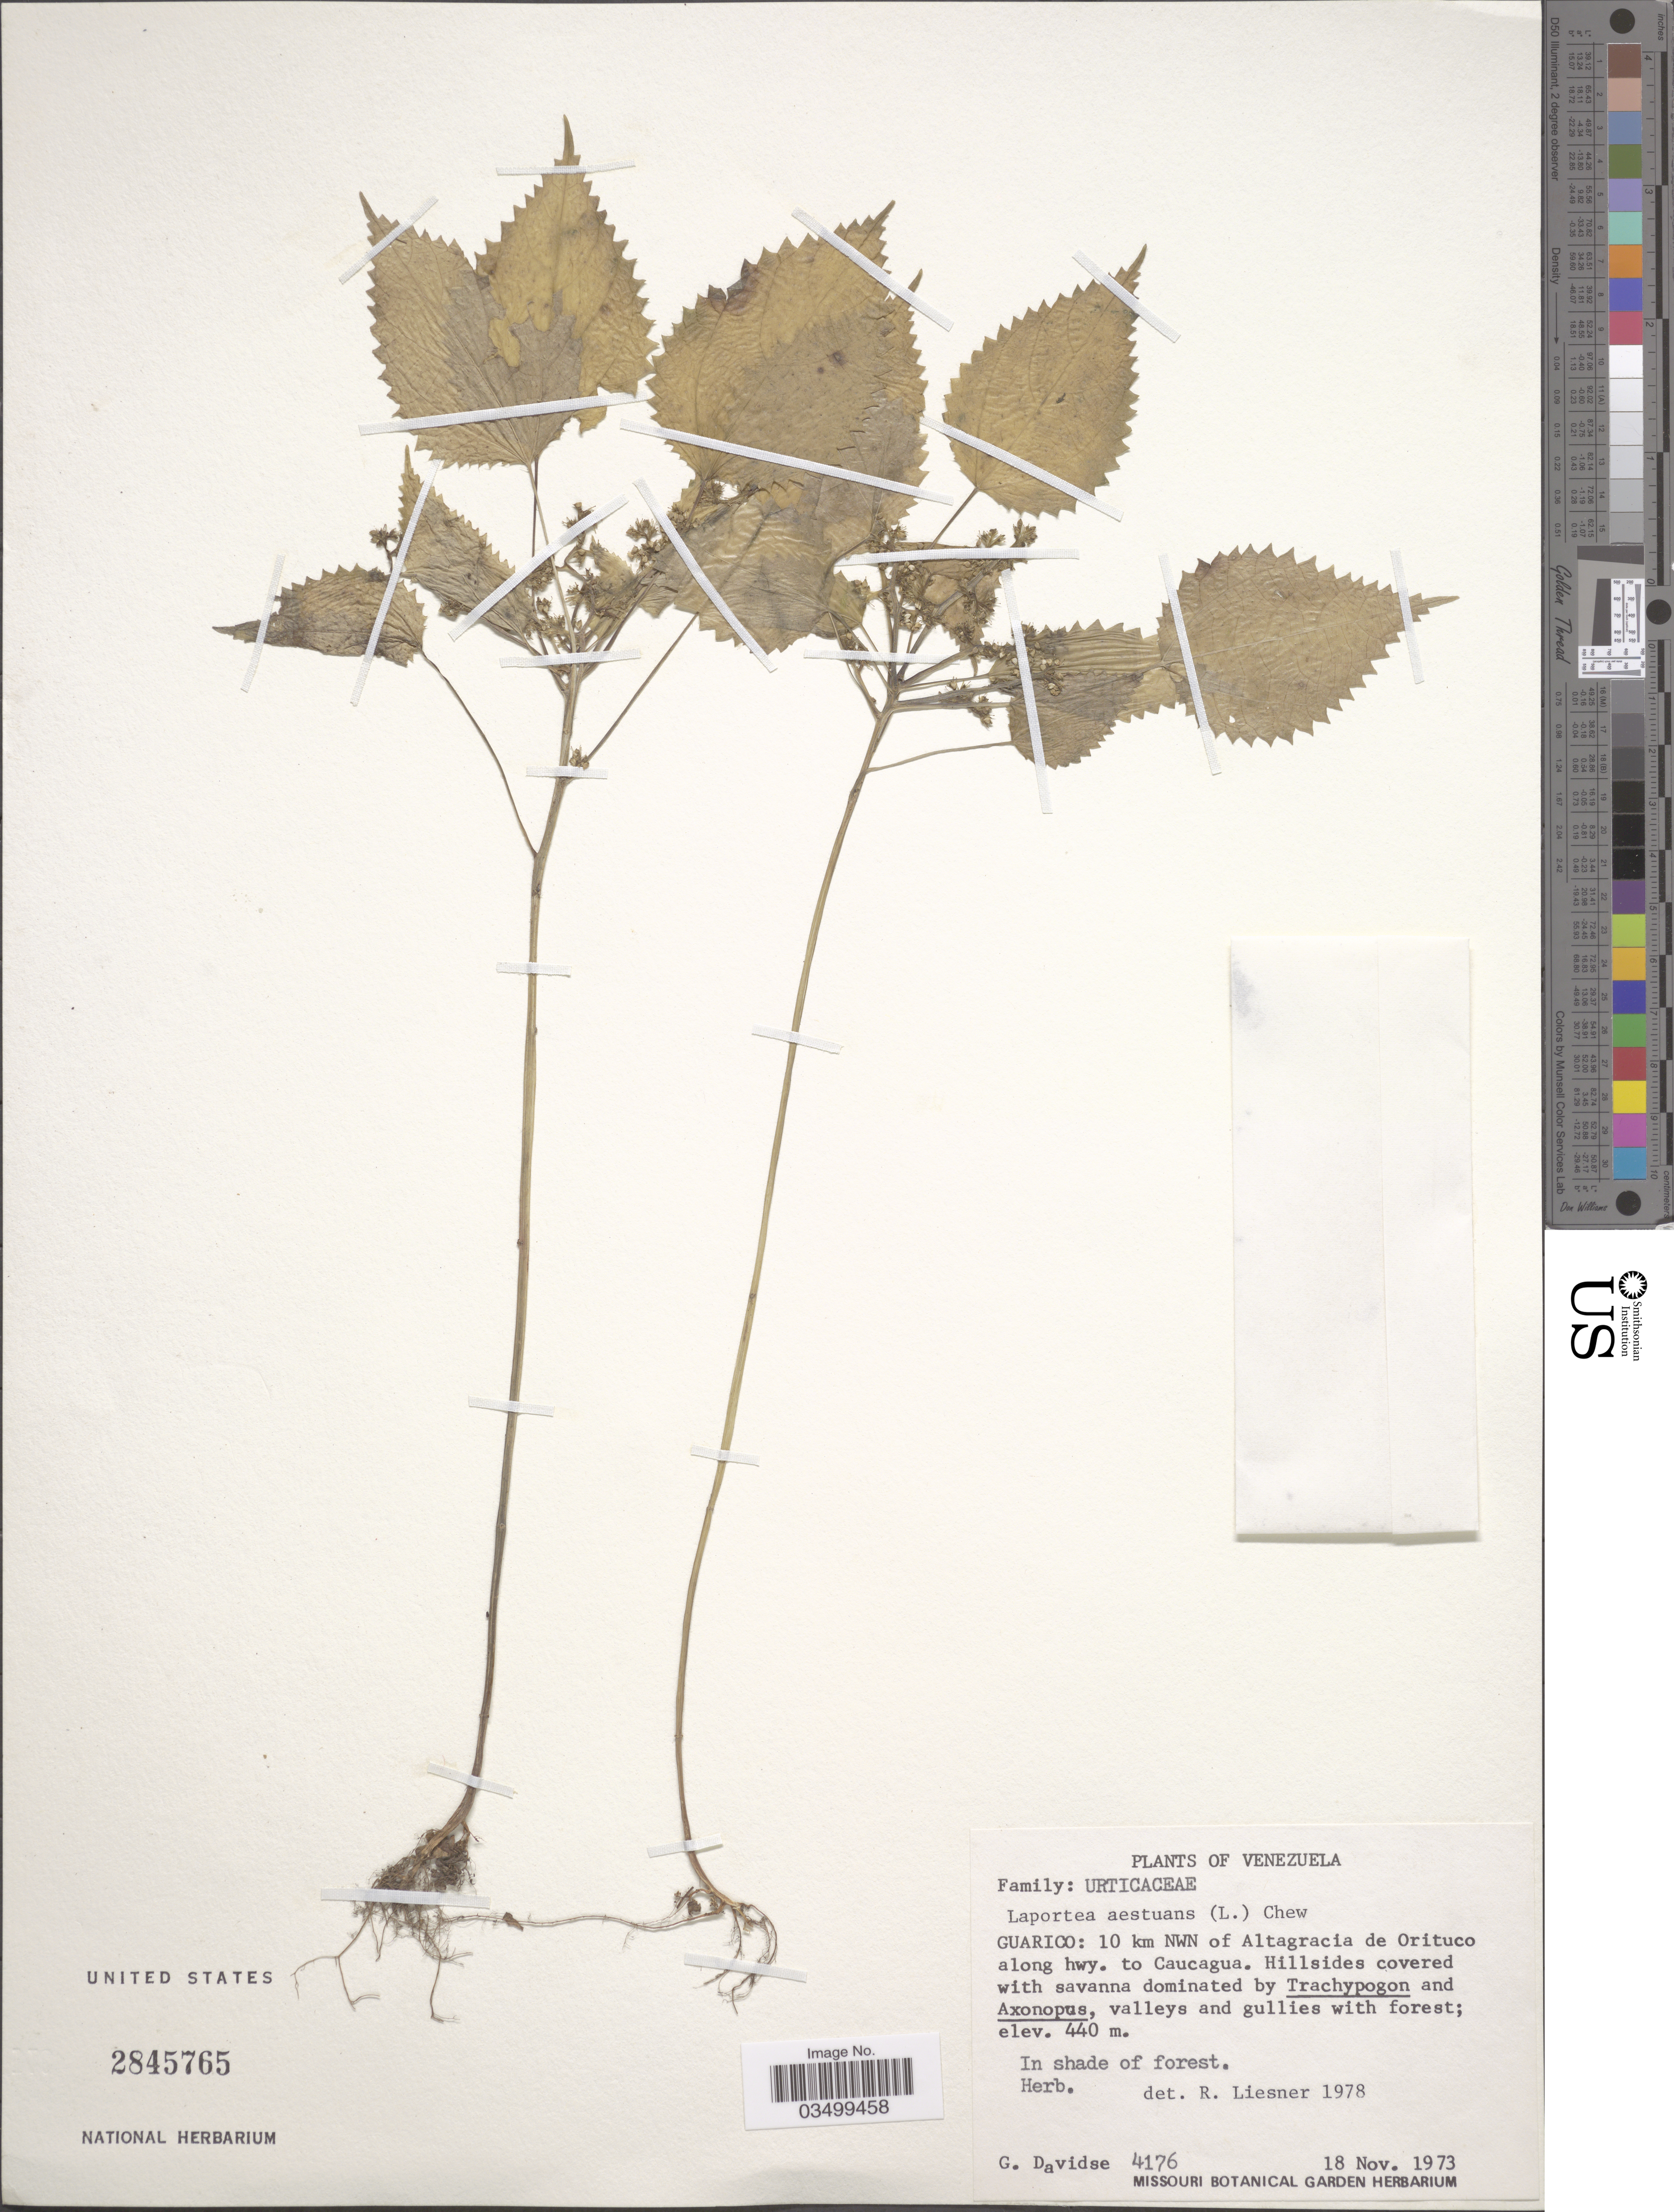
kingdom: Plantae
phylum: Tracheophyta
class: Magnoliopsida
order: Rosales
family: Urticaceae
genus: Laportea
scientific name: Laportea aestuans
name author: (L.) Chew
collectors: G. Davidse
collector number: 4176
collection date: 1973-11-18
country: Venezuela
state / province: Guarico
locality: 10 km NWN of Altagracia de Orituco along hwy. to Caucagua.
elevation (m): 440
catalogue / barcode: US 2845765